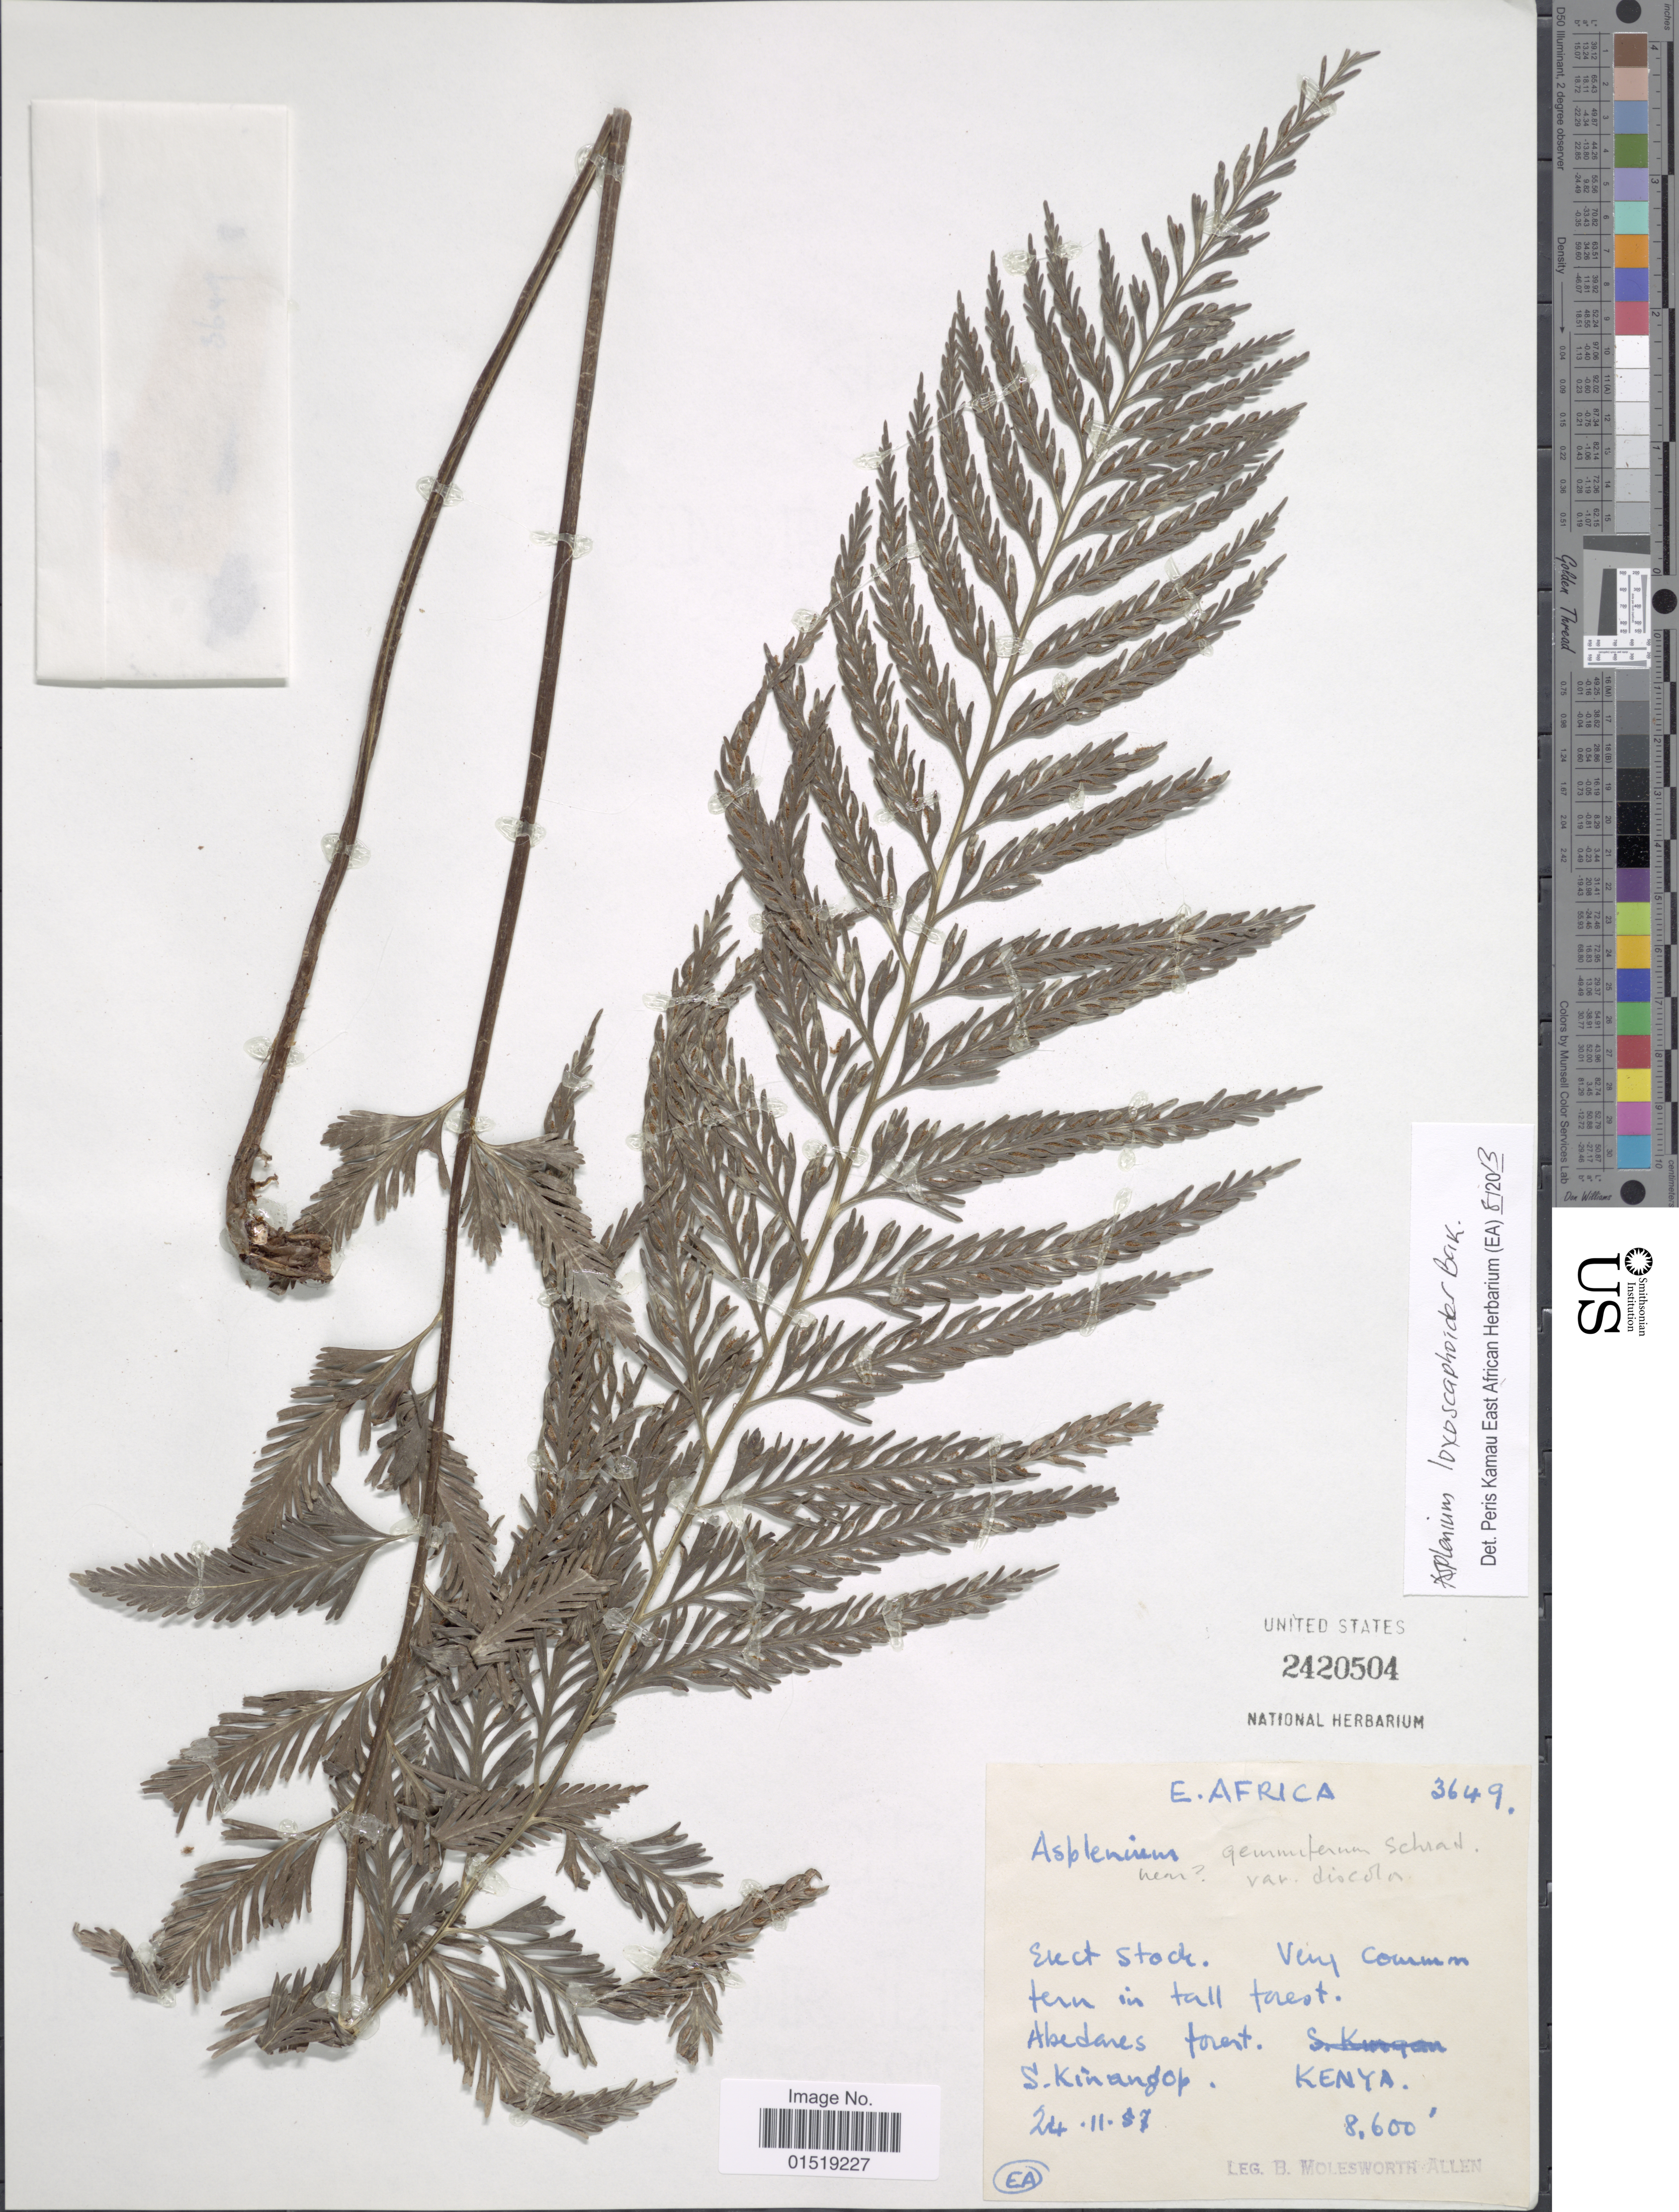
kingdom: Plantae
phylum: Tracheophyta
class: Polypodiopsida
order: Polypodiales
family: Aspleniaceae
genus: Asplenium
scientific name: Asplenium loxoscaphoides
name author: Baker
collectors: B. E. G. Molesworth-Allen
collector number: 3649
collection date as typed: Transcribed d/m/y: 24/11/57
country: Kenya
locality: S. Kinangop.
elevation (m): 2621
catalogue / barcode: US 2420504